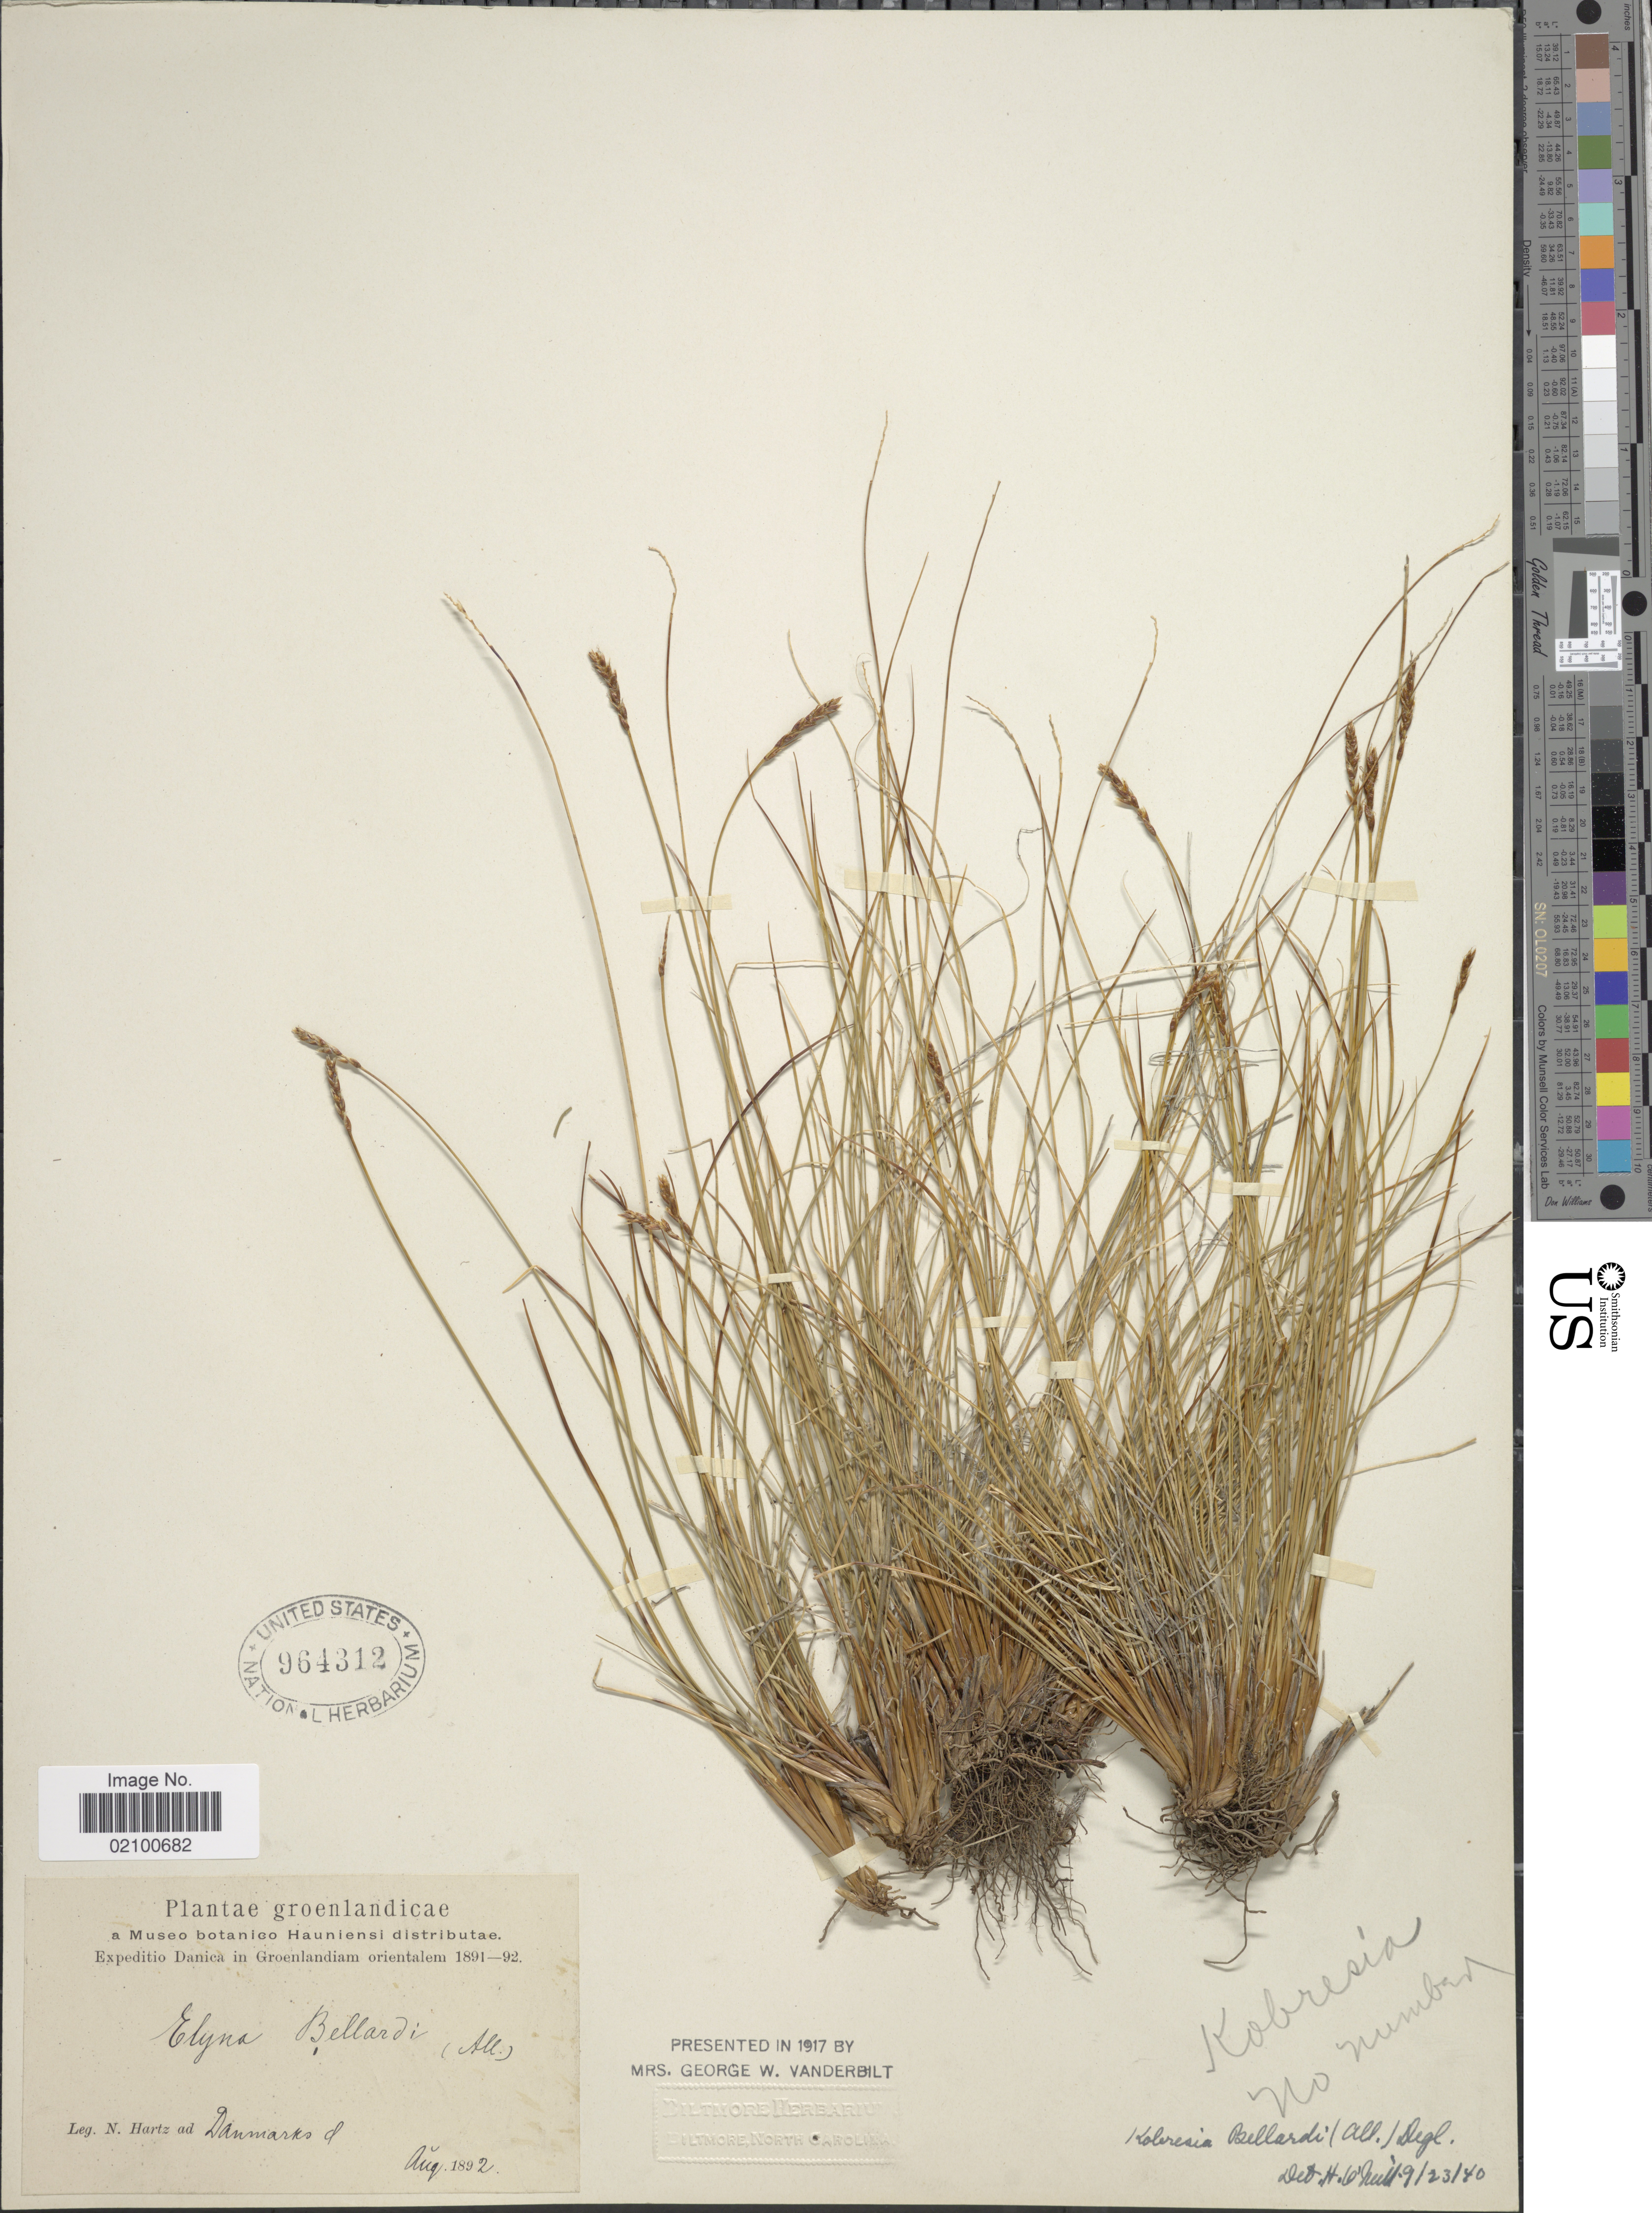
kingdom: Plantae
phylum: Tracheophyta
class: Liliopsida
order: Poales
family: Cyperaceae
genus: Carex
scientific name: Carex myosuroides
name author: Vill.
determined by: Strong, M. T., (US), Smithsonian Institution - National Museum of Natural History (UNITED STATES)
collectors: N. Hartz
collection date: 1892-08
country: Greenland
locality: Groenlandicae, Danmarks Ø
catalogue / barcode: US 964312